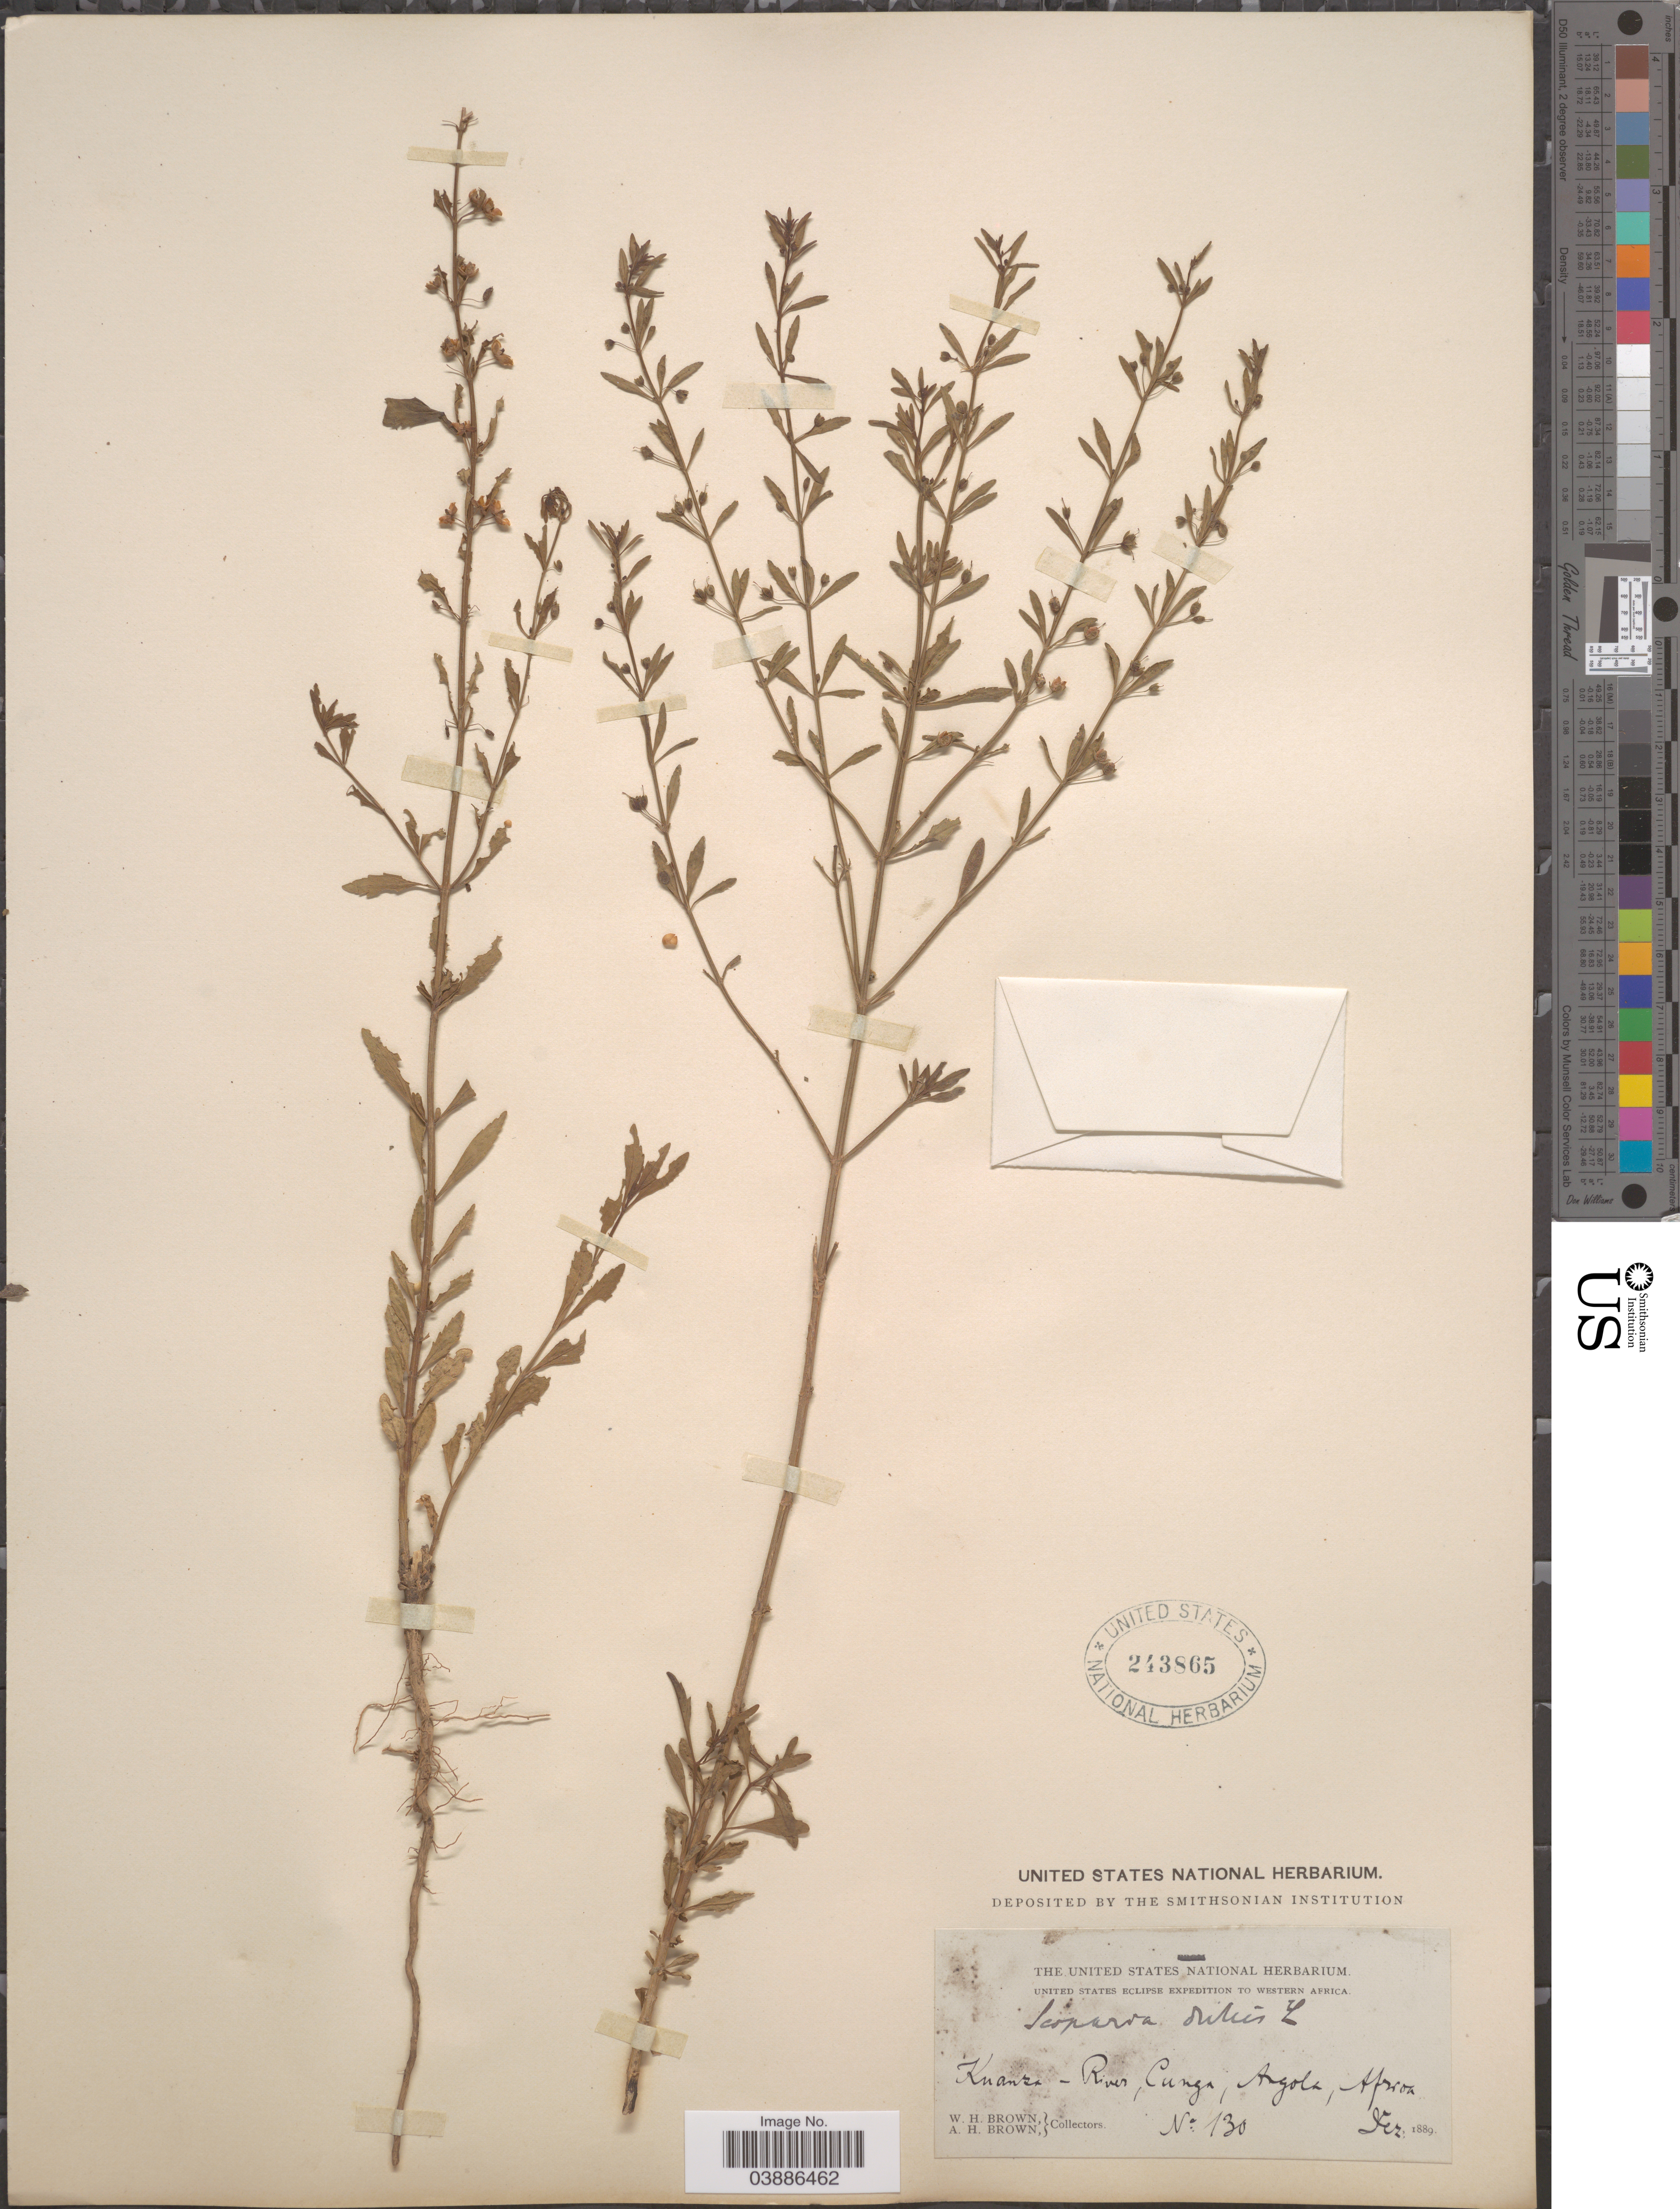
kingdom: Plantae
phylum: Tracheophyta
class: Magnoliopsida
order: Lamiales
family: Plantaginaceae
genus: Scoparia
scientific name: Scoparia dulcis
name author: L.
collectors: W. H. Brown & A. H. Brown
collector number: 130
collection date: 1889-12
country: Angola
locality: Western Africa. Kuanza - River, Cunga, Angola.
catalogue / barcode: US 243865